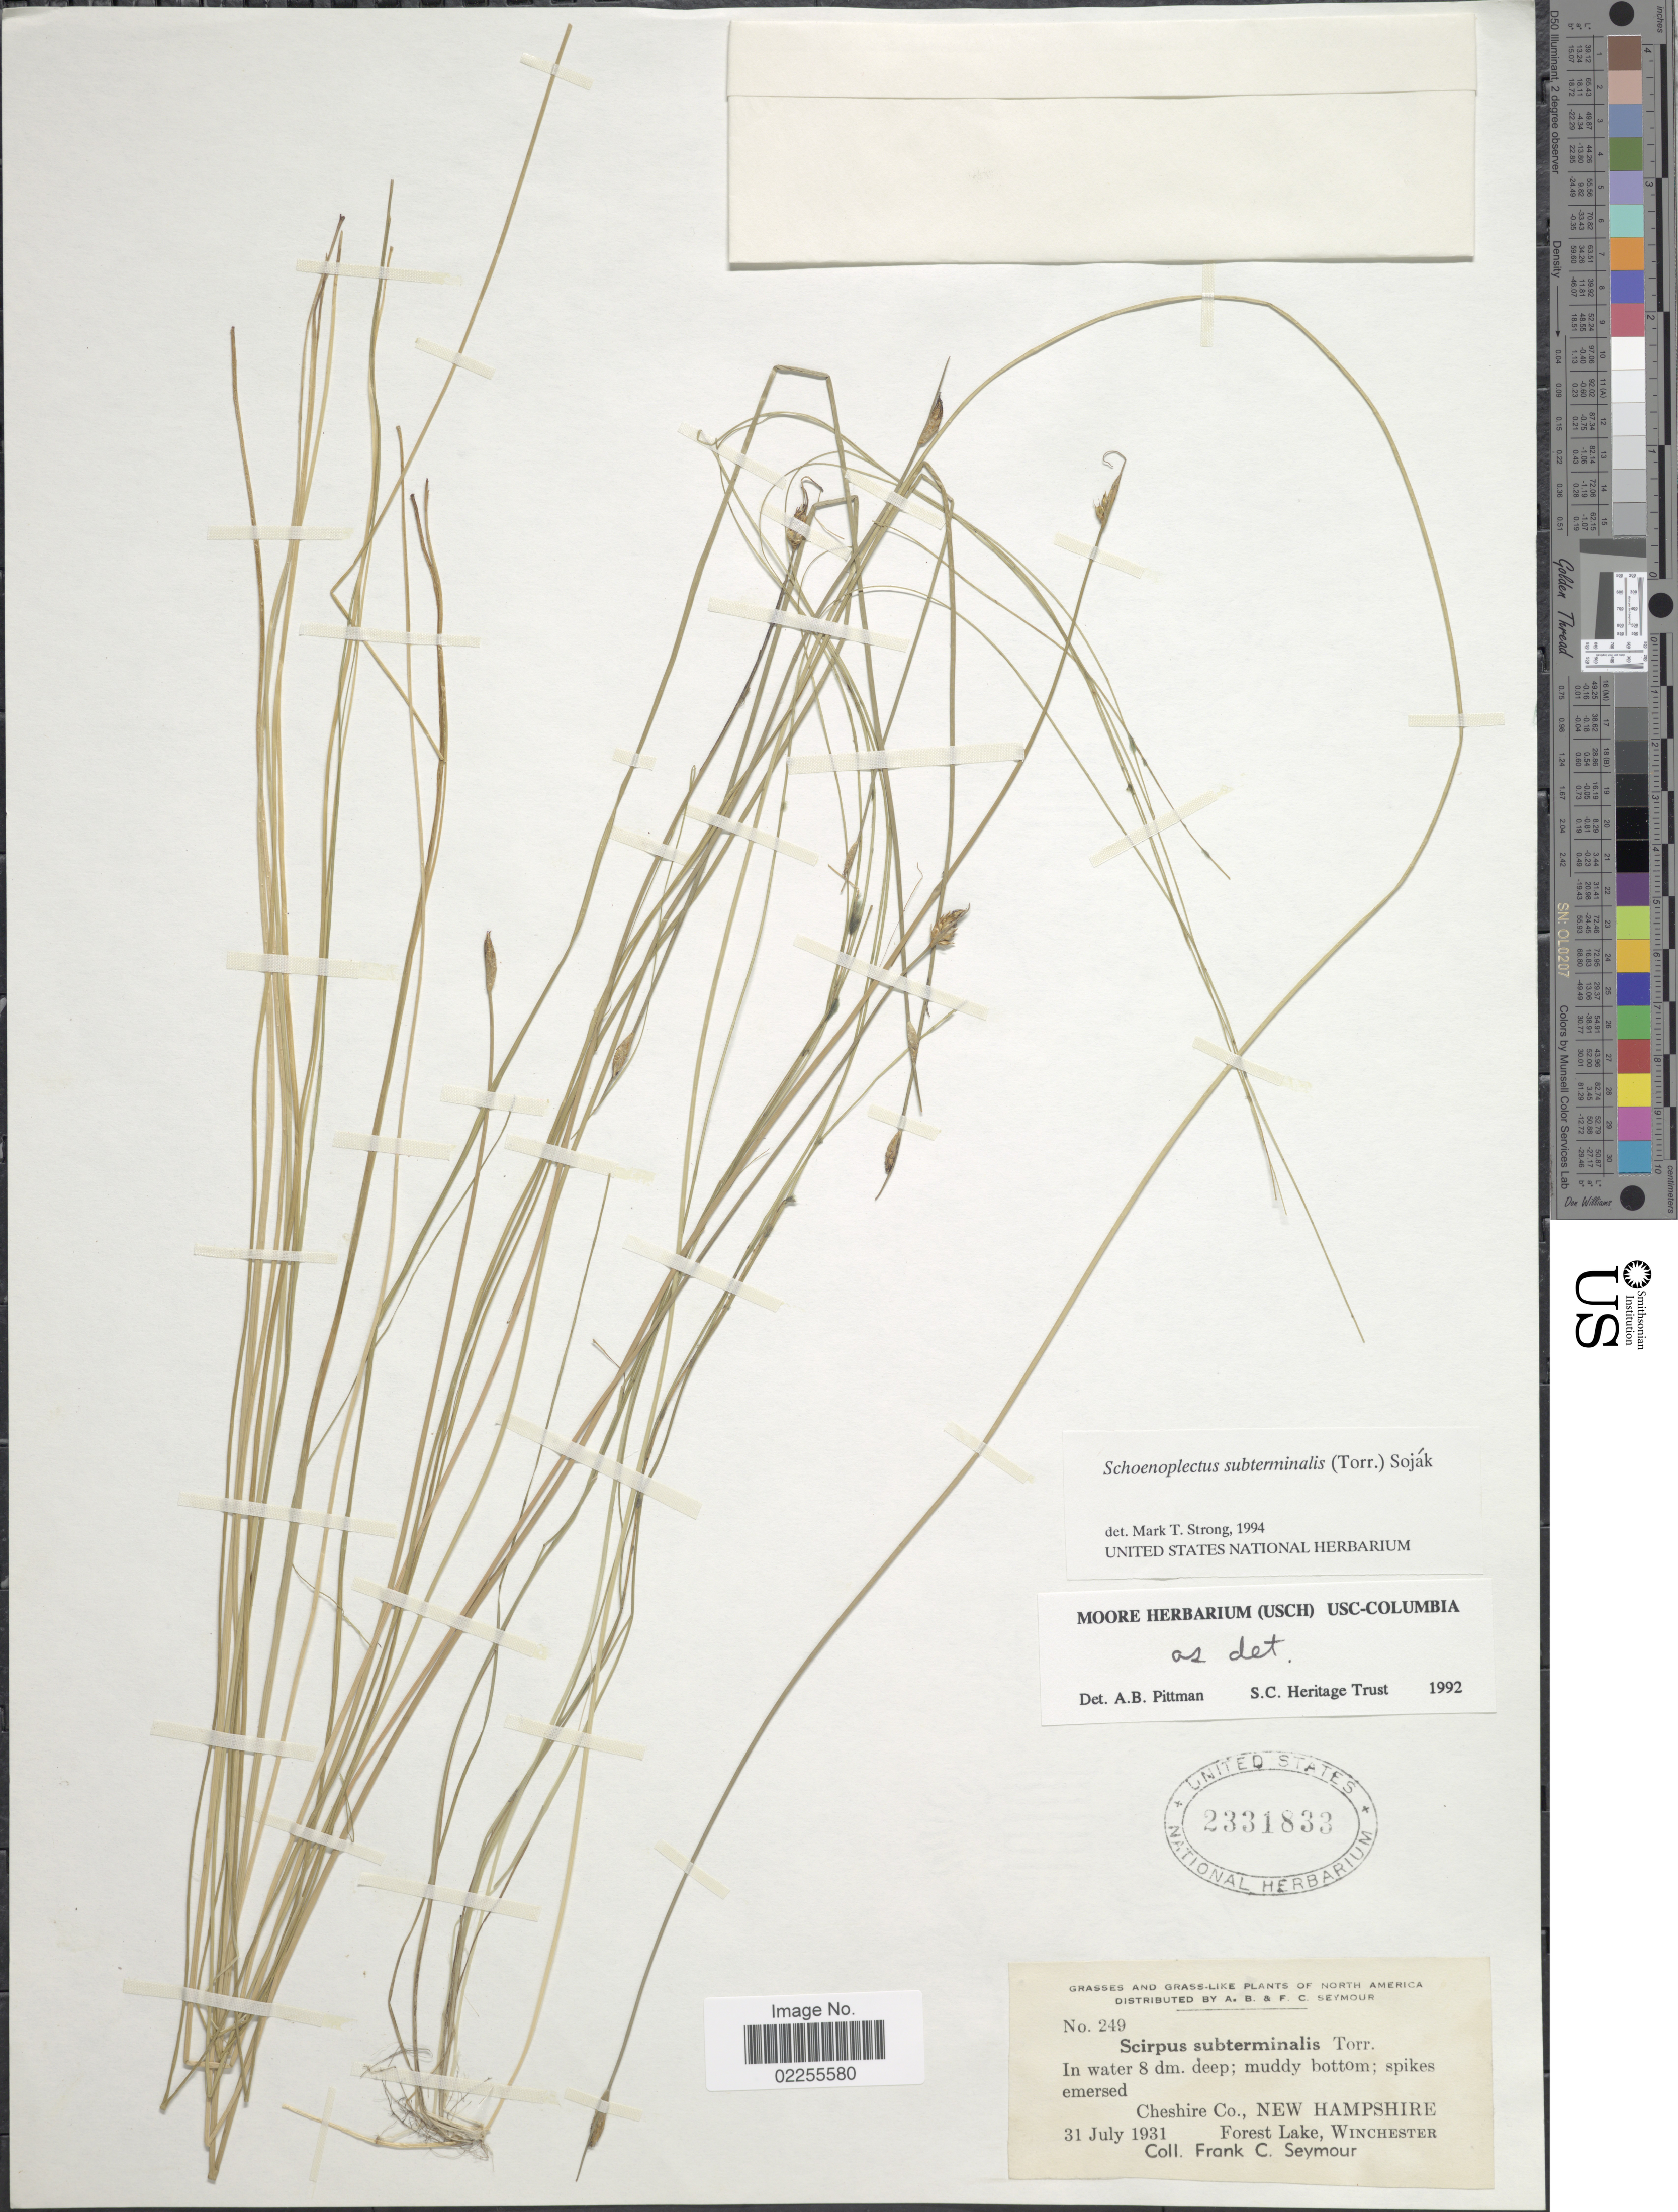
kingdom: Plantae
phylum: Tracheophyta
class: Liliopsida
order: Poales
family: Cyperaceae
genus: Schoenoplectus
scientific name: Schoenoplectus subterminalis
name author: (Torr.) Soják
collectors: F. C. Seymour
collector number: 249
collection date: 1931-07-31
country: United States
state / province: New Hampshire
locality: Muddy bottom, Cheshire Co., Forest Lake, Winchester.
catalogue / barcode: US 2331833